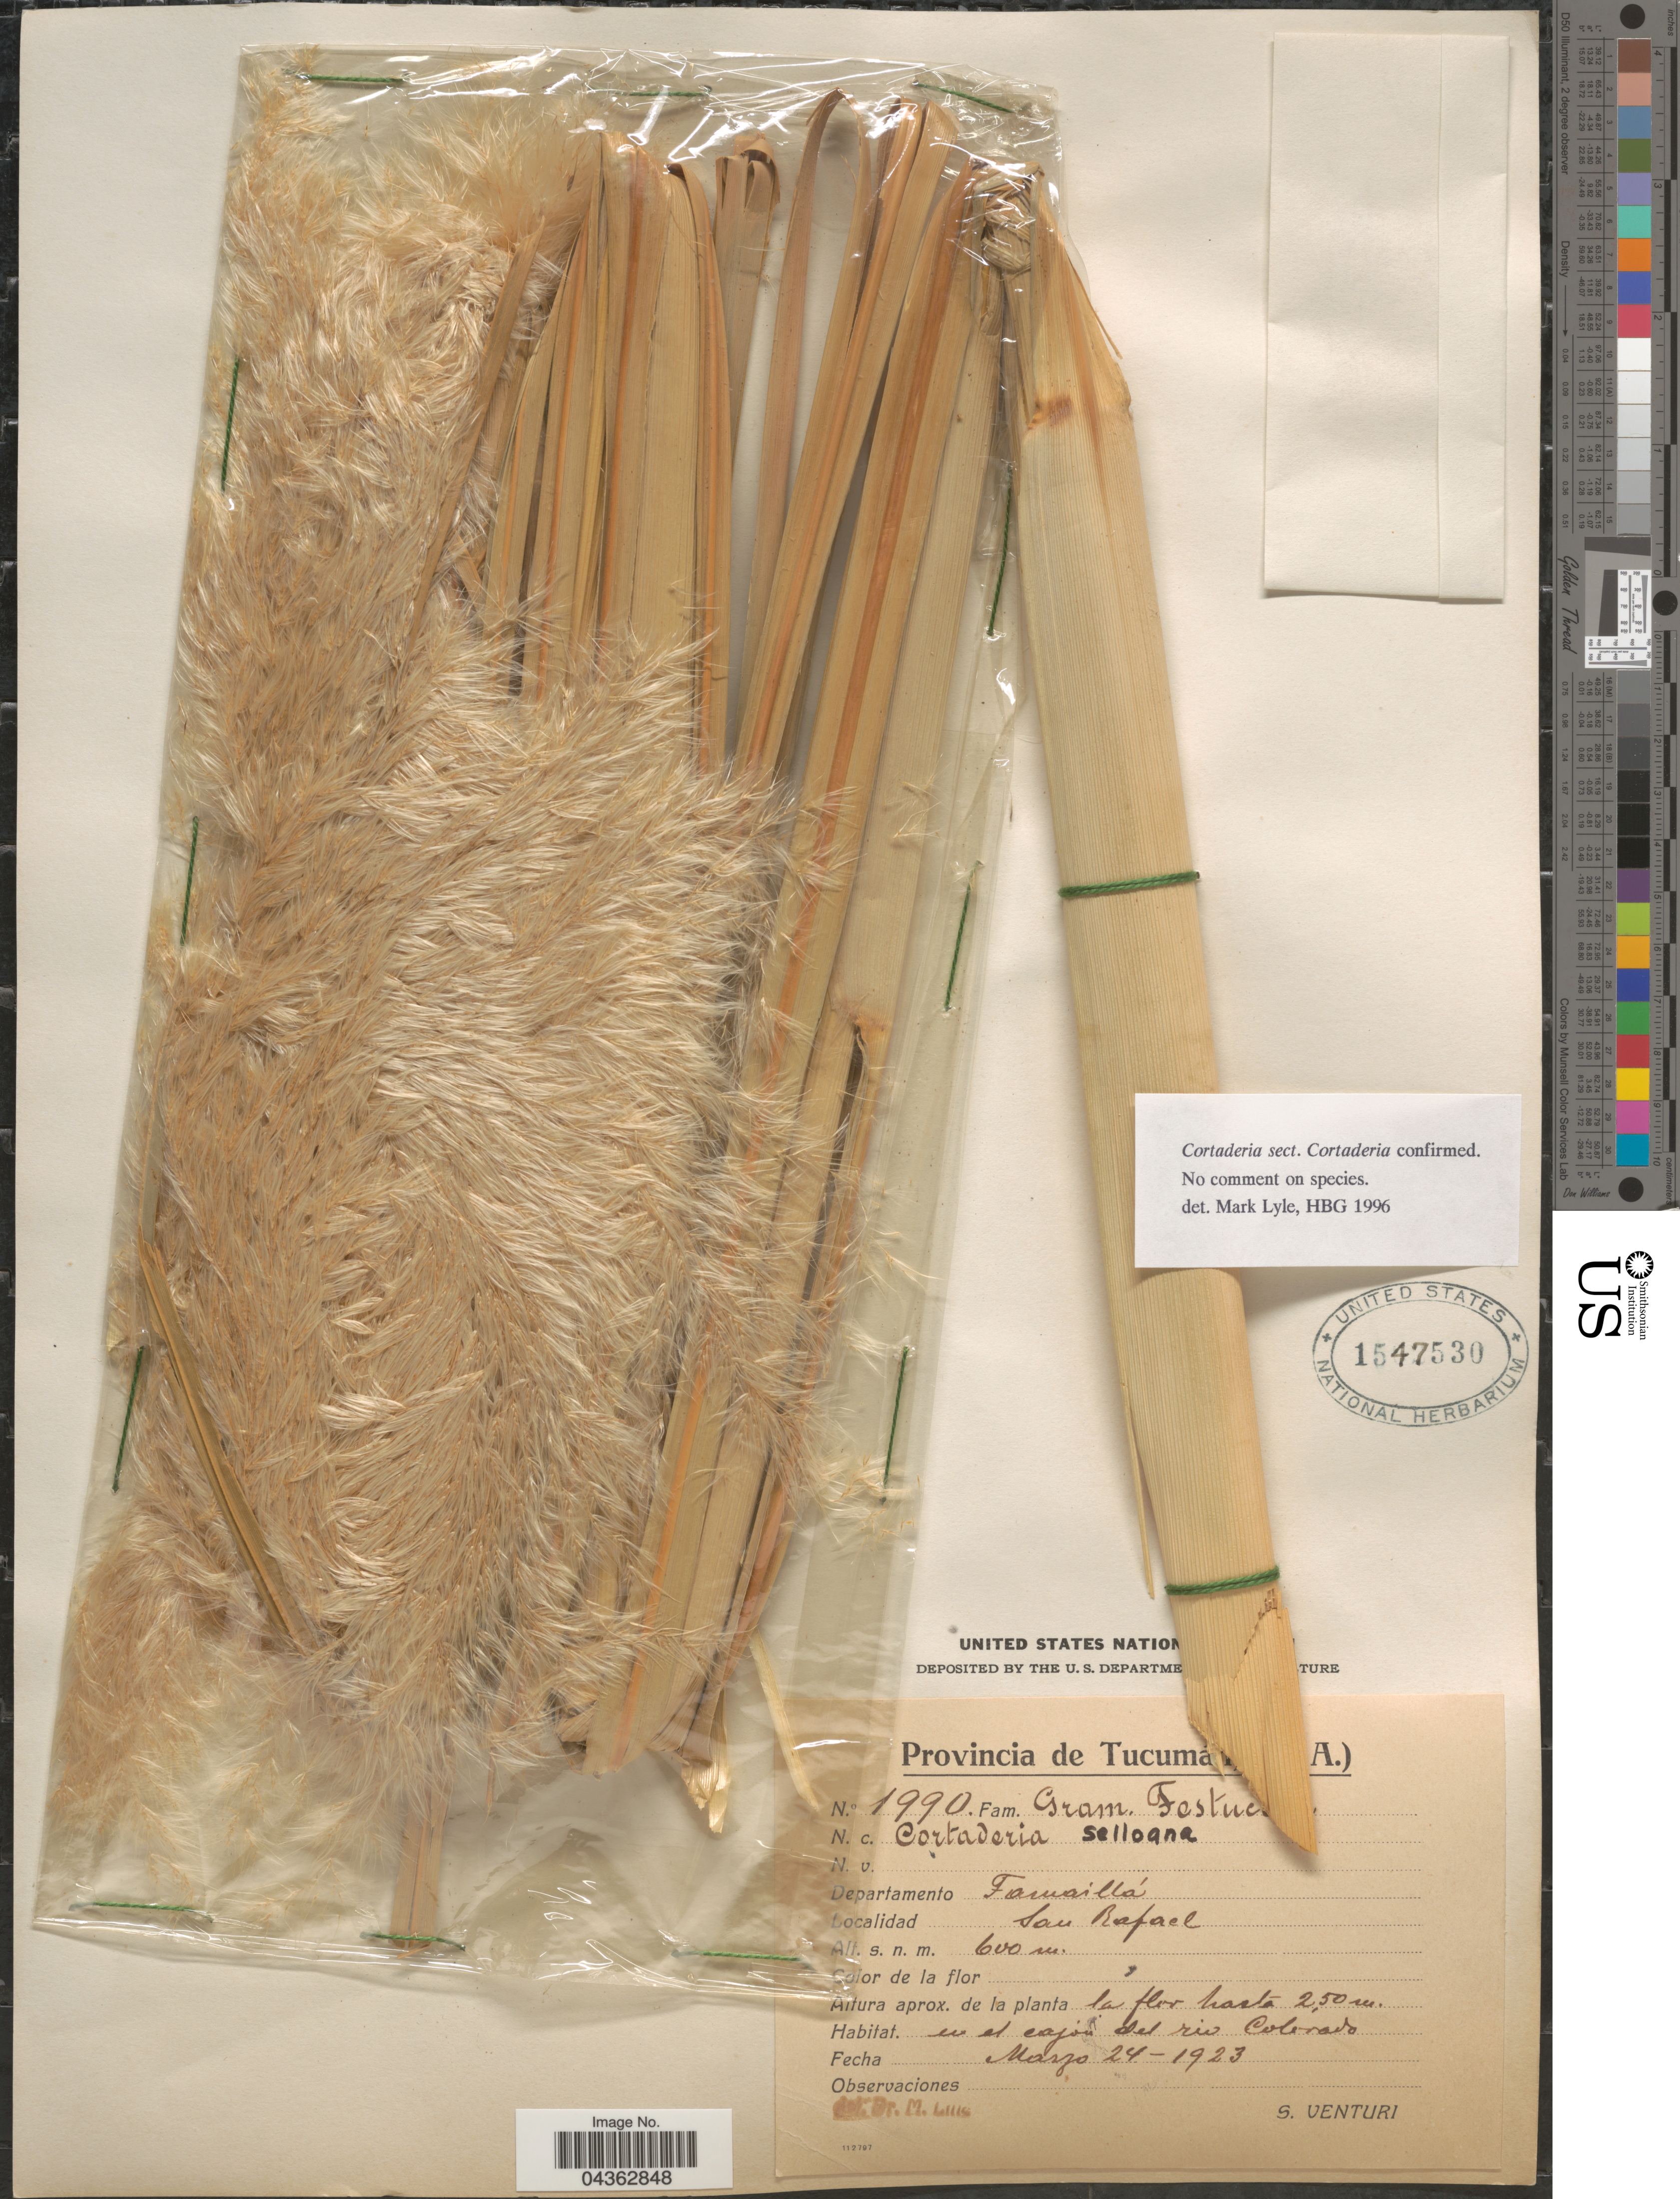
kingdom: Plantae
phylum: Tracheophyta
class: Liliopsida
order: Poales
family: Poaceae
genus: Cortaderia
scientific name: Cortaderia selloana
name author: (Schult. & Schult. f.) Asch. & Graebn.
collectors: S. Venturi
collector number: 1990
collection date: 1923-03-24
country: Argentina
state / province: Tucuman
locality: Departamento Famaillá. San Rafael.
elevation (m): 600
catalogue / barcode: US 1547530